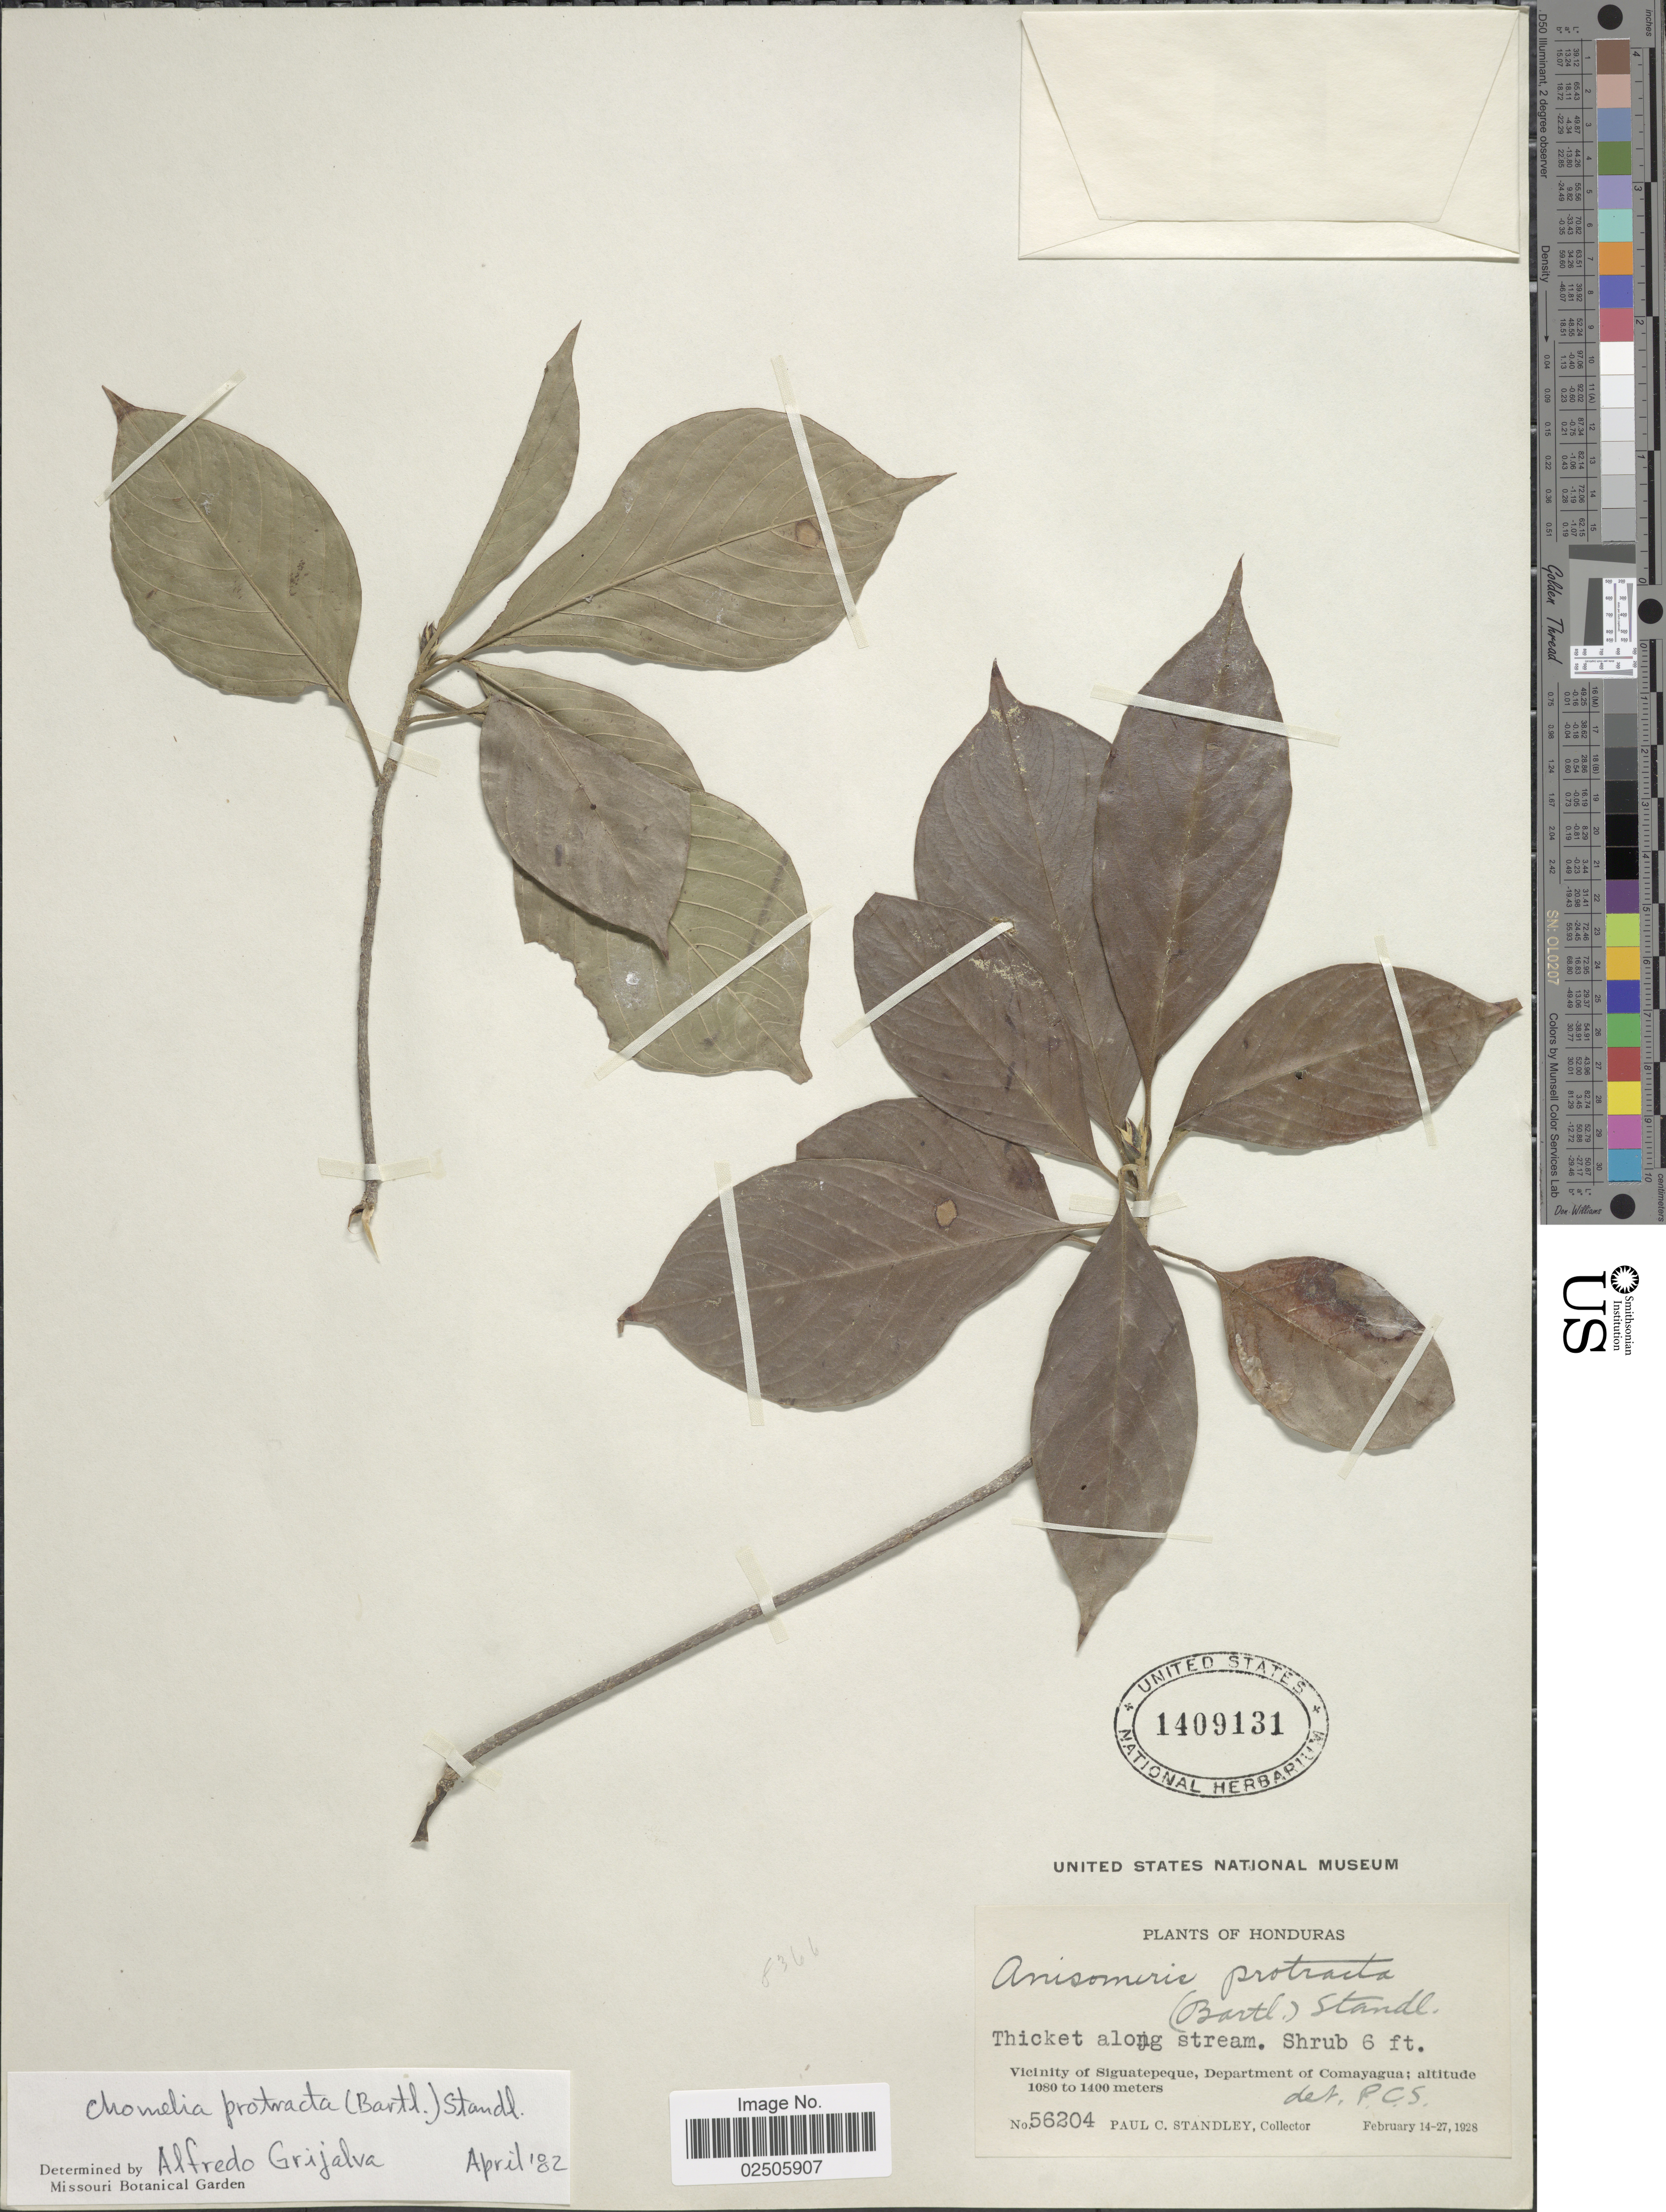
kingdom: Plantae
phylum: Tracheophyta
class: Magnoliopsida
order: Gentianales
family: Rubiaceae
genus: Chomelia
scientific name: Chomelia protracta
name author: (Bartl. ex DC.) Standl.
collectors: P. C. Standley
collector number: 56204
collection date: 1928-02-14/1928-02-27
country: Honduras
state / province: Comayagua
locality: Vicinity of Siguatepeque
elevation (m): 1080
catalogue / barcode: US 1409131